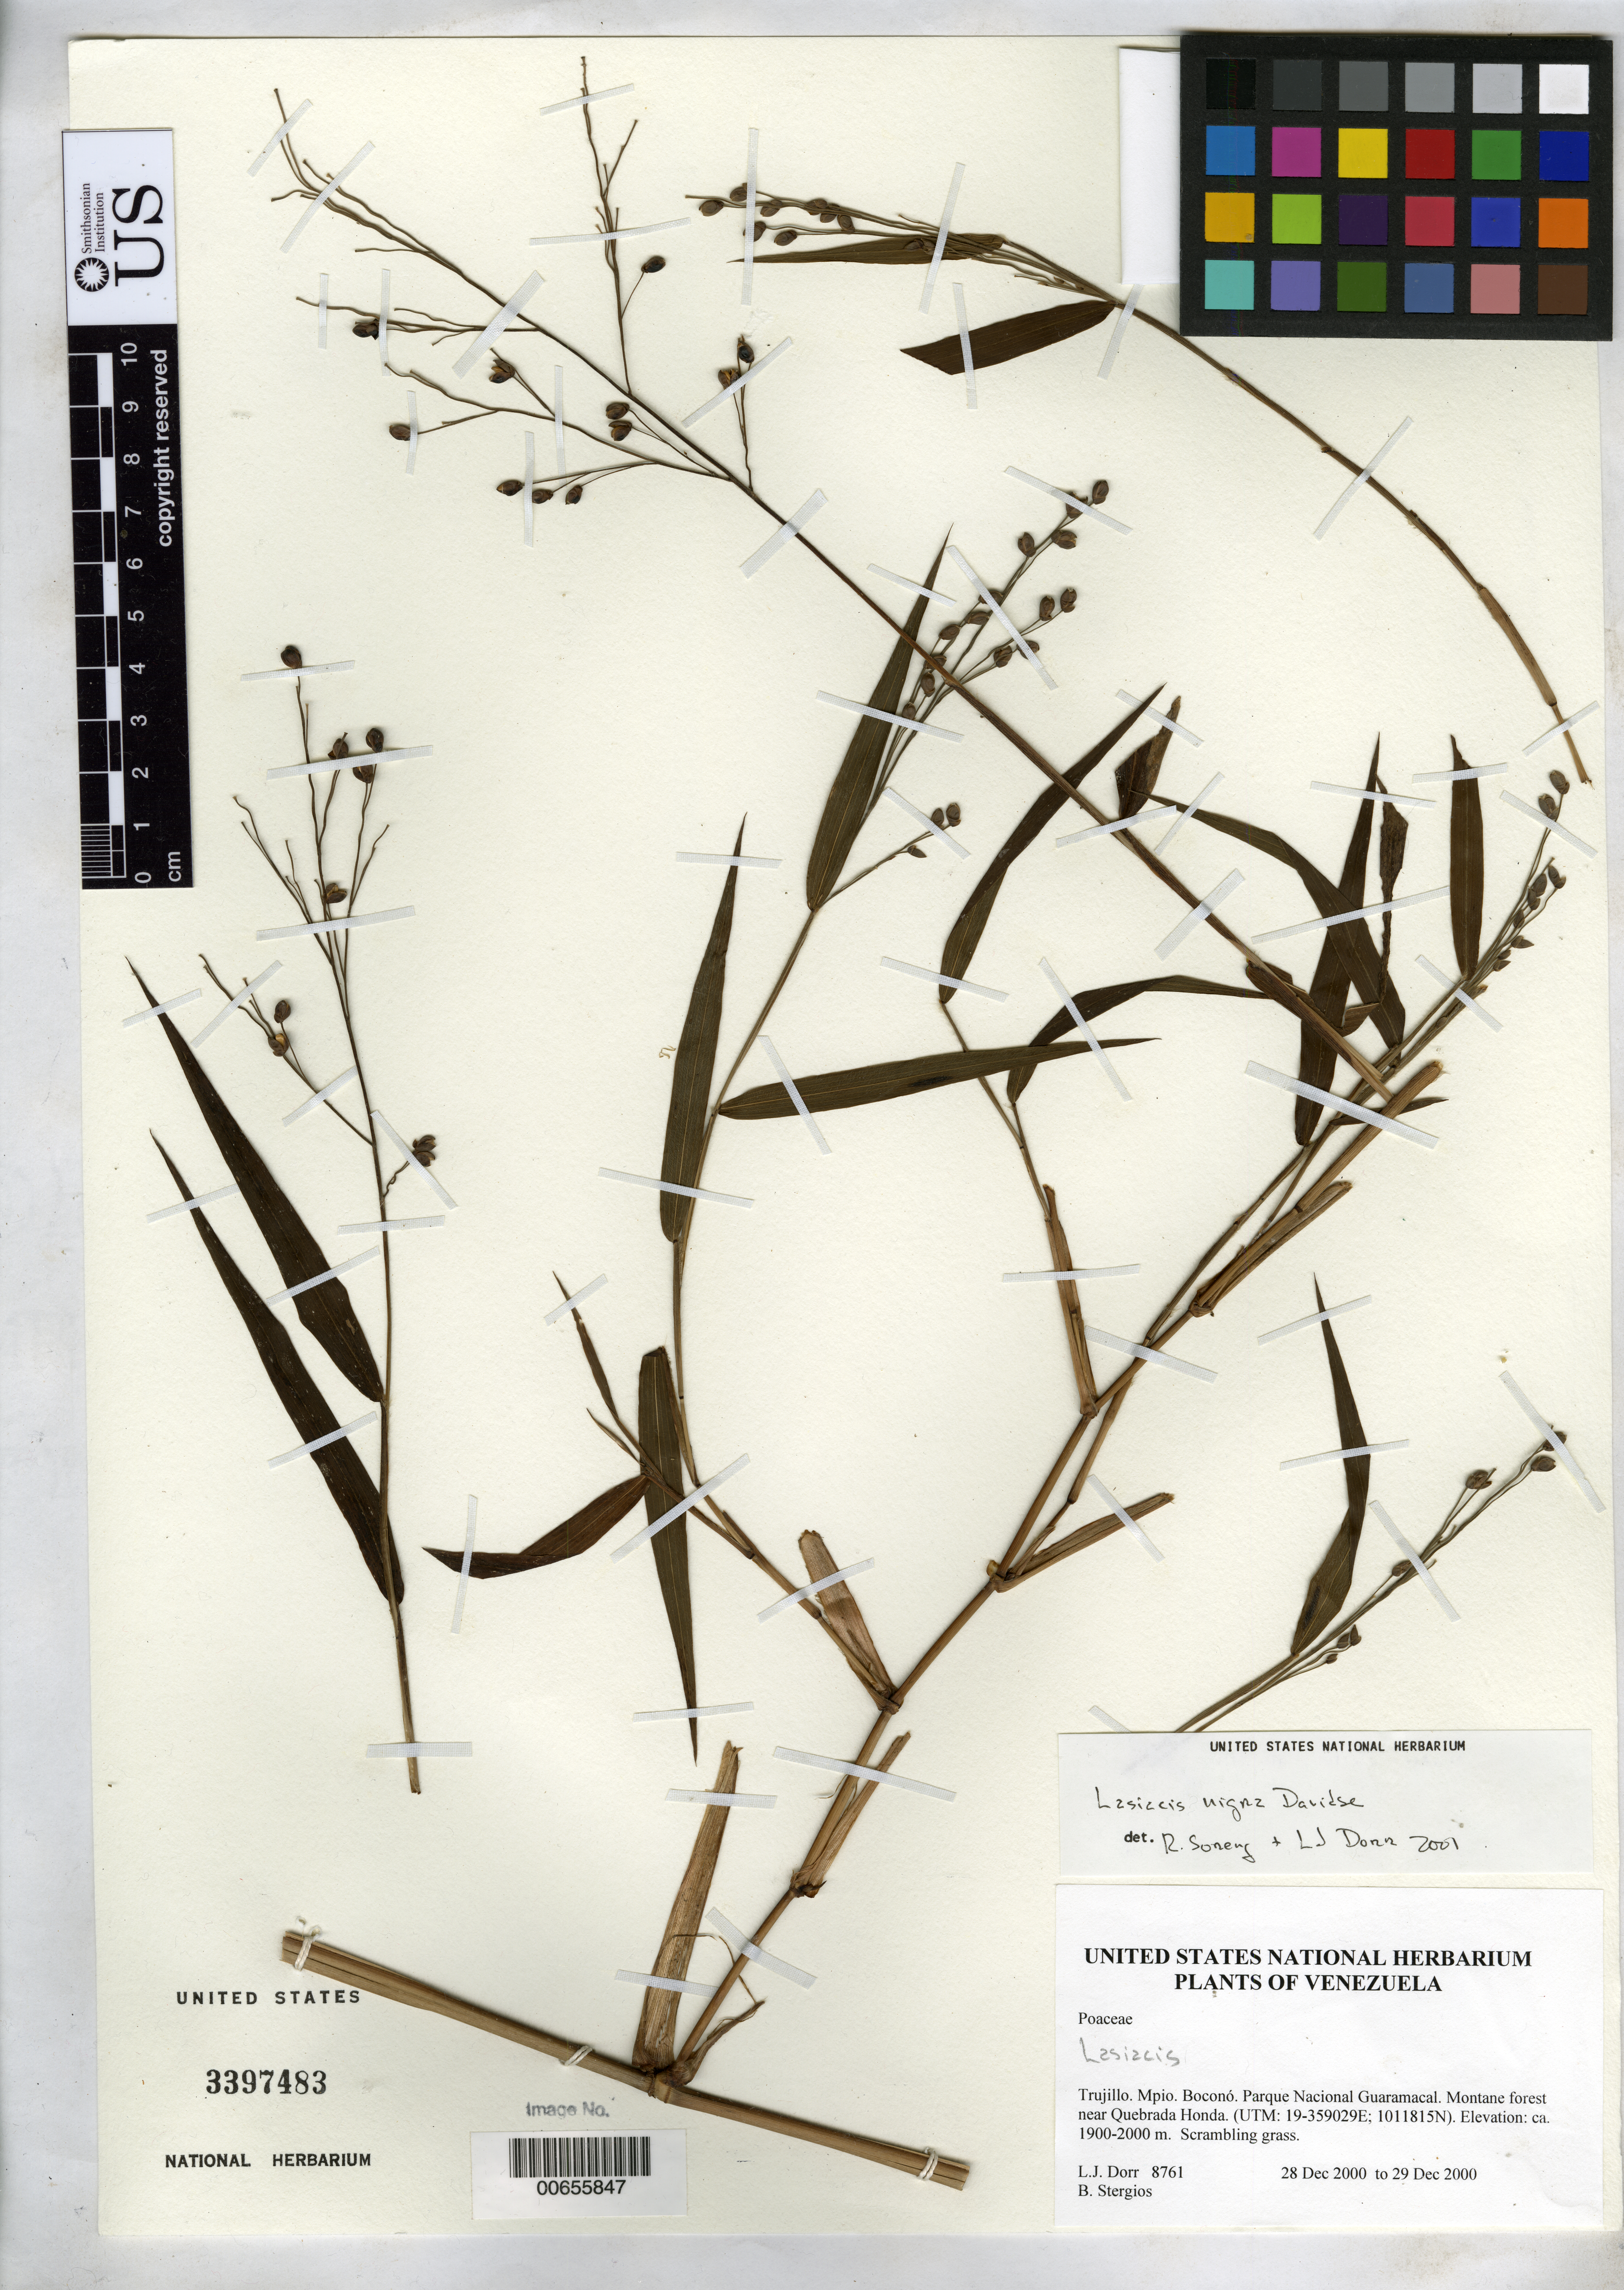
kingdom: Plantae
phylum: Tracheophyta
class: Liliopsida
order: Poales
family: Poaceae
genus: Lasiacis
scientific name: Lasiacis maxonii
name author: Swallen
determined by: Soreng, Robert J.; Dorr, L. J.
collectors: L. J. Dorr & B. G. Stergios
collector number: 8761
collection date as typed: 28 Dec 2000 to 29 Dec 2000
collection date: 2000-12-28/2000-12-29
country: Venezuela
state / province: Trujillo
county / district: Boconó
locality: Parque Nacional Guaramacal near Quebrada Honda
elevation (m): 1900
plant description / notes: ISC, MO, PORT, US, VEN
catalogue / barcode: US 3397483